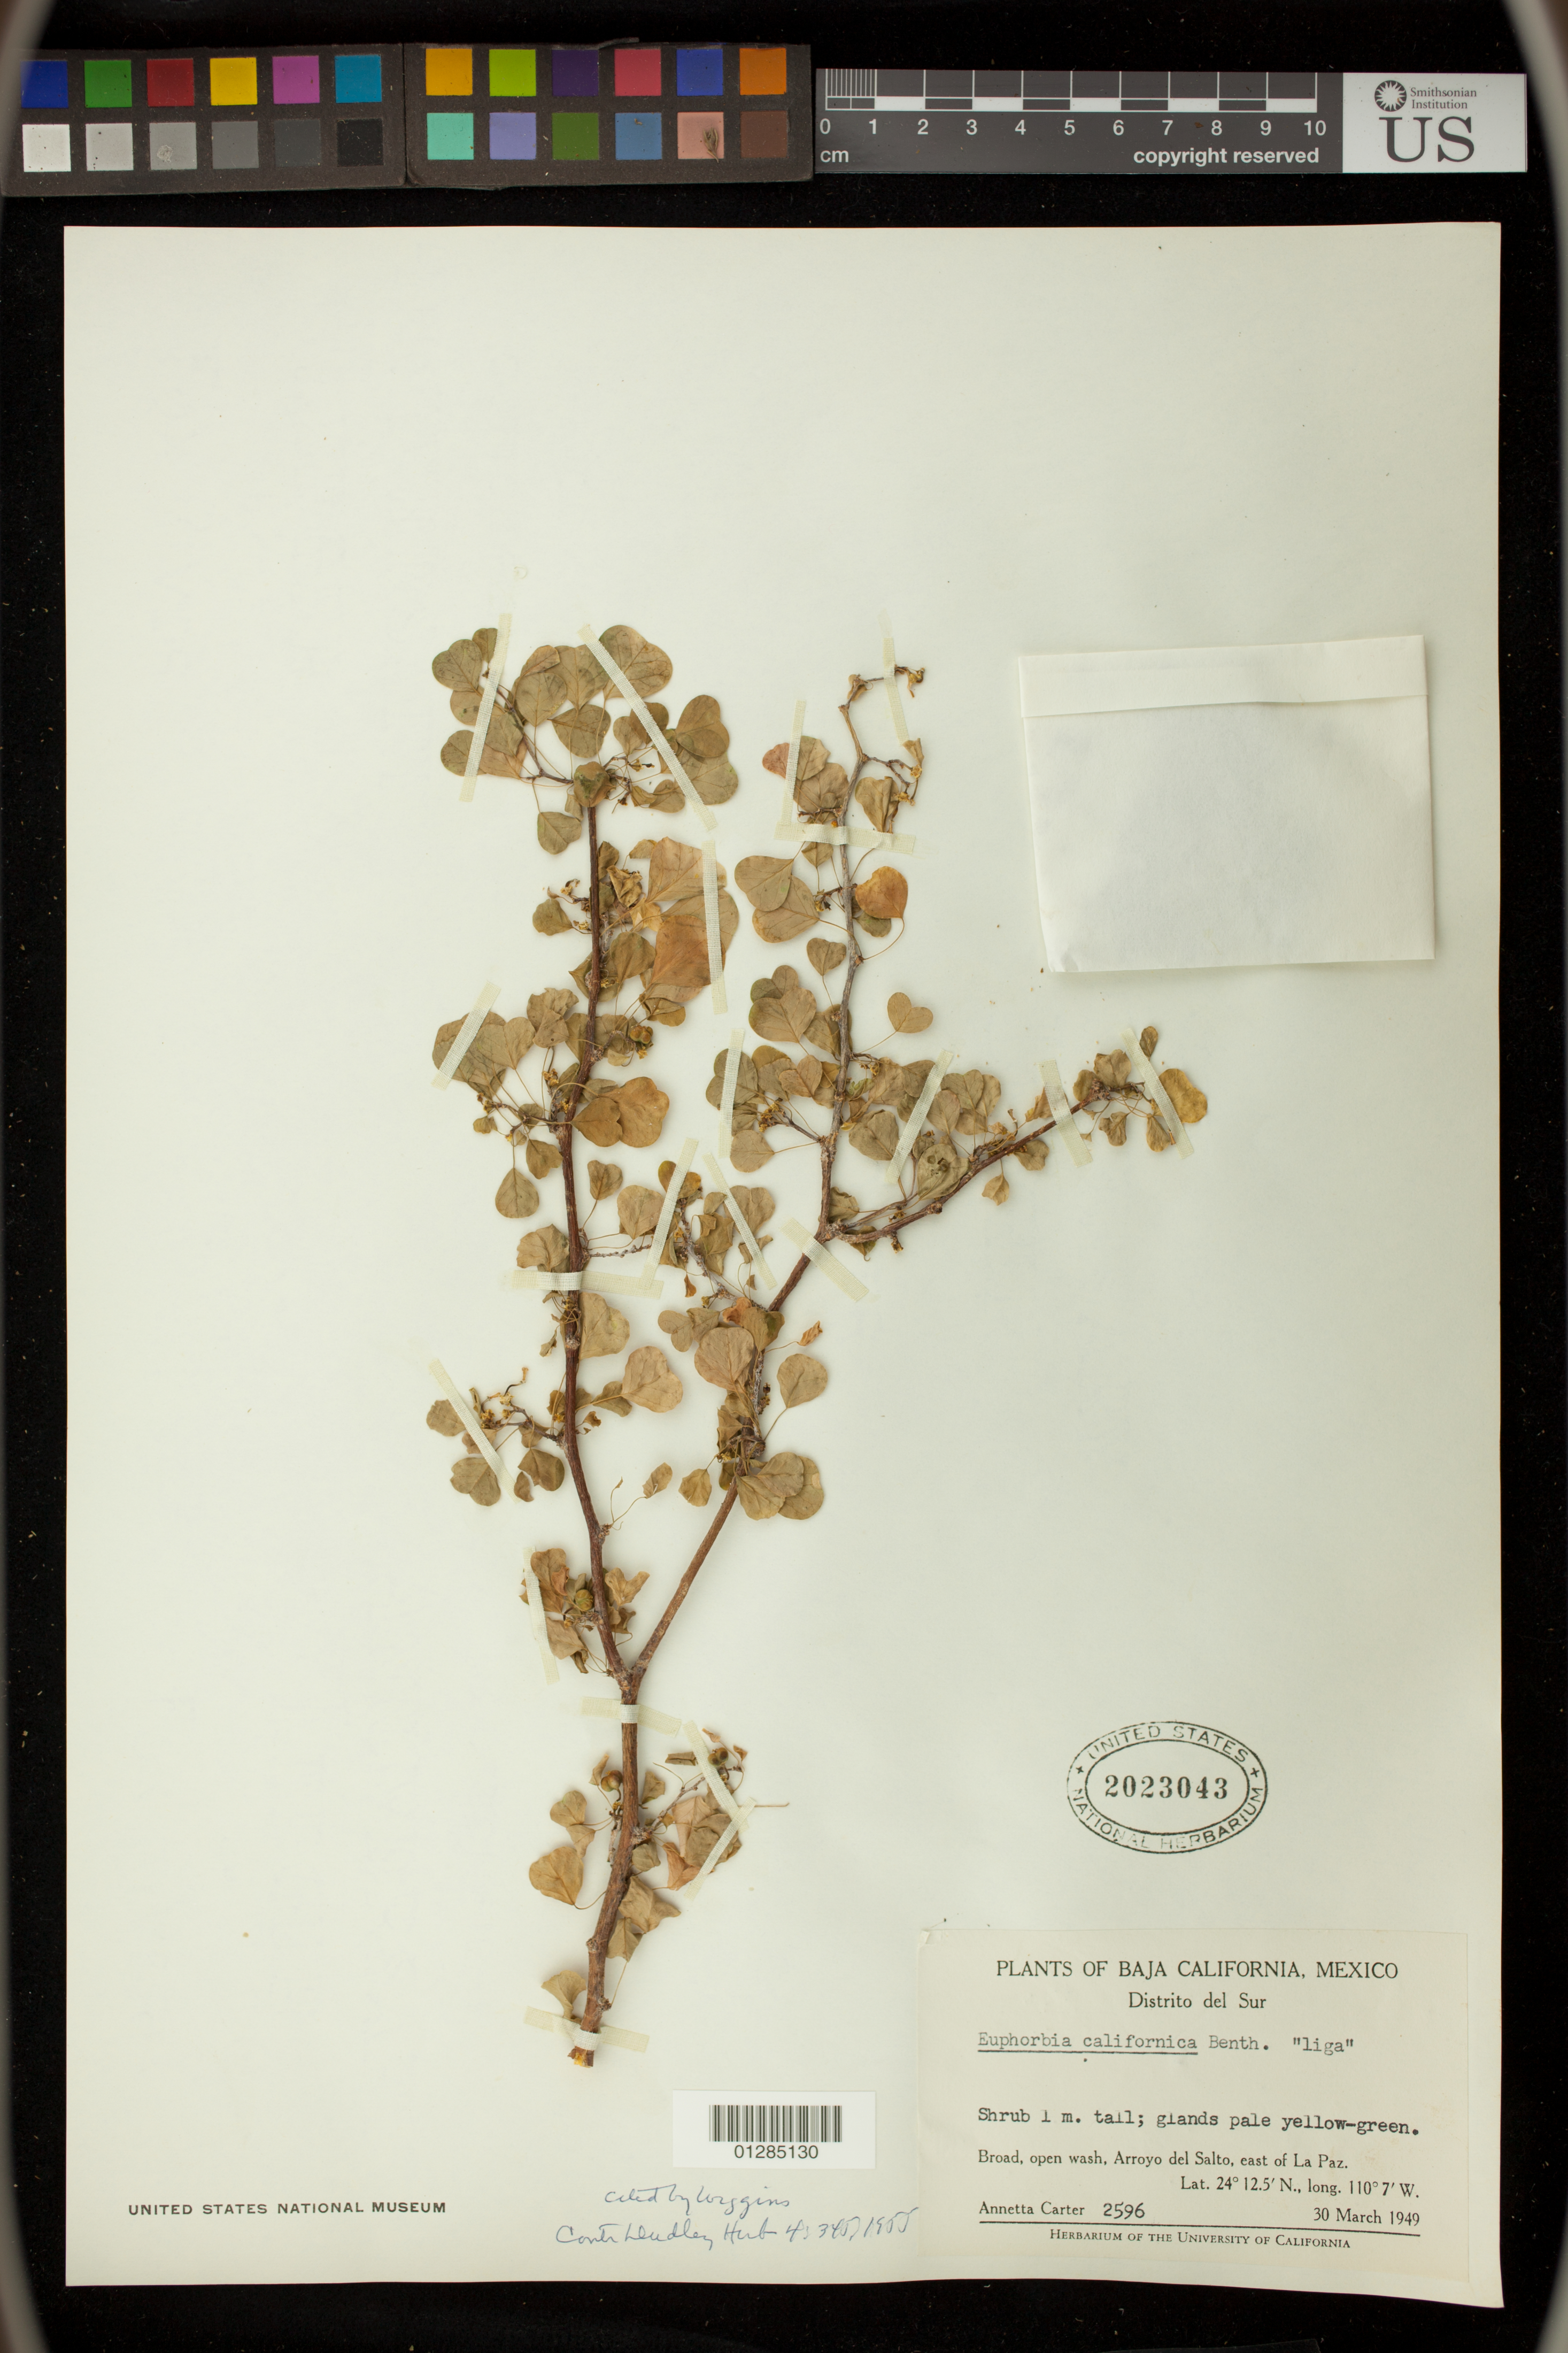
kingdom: Plantae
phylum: Tracheophyta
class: Magnoliopsida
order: Malpighiales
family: Euphorbiaceae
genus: Euphorbia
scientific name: Euphorbia californica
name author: Benth.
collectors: A. M. Carter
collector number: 2596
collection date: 1949-03-30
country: Mexico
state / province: Baja California Sur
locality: Arroyo del Salto, east of La Paz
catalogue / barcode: US 2023043